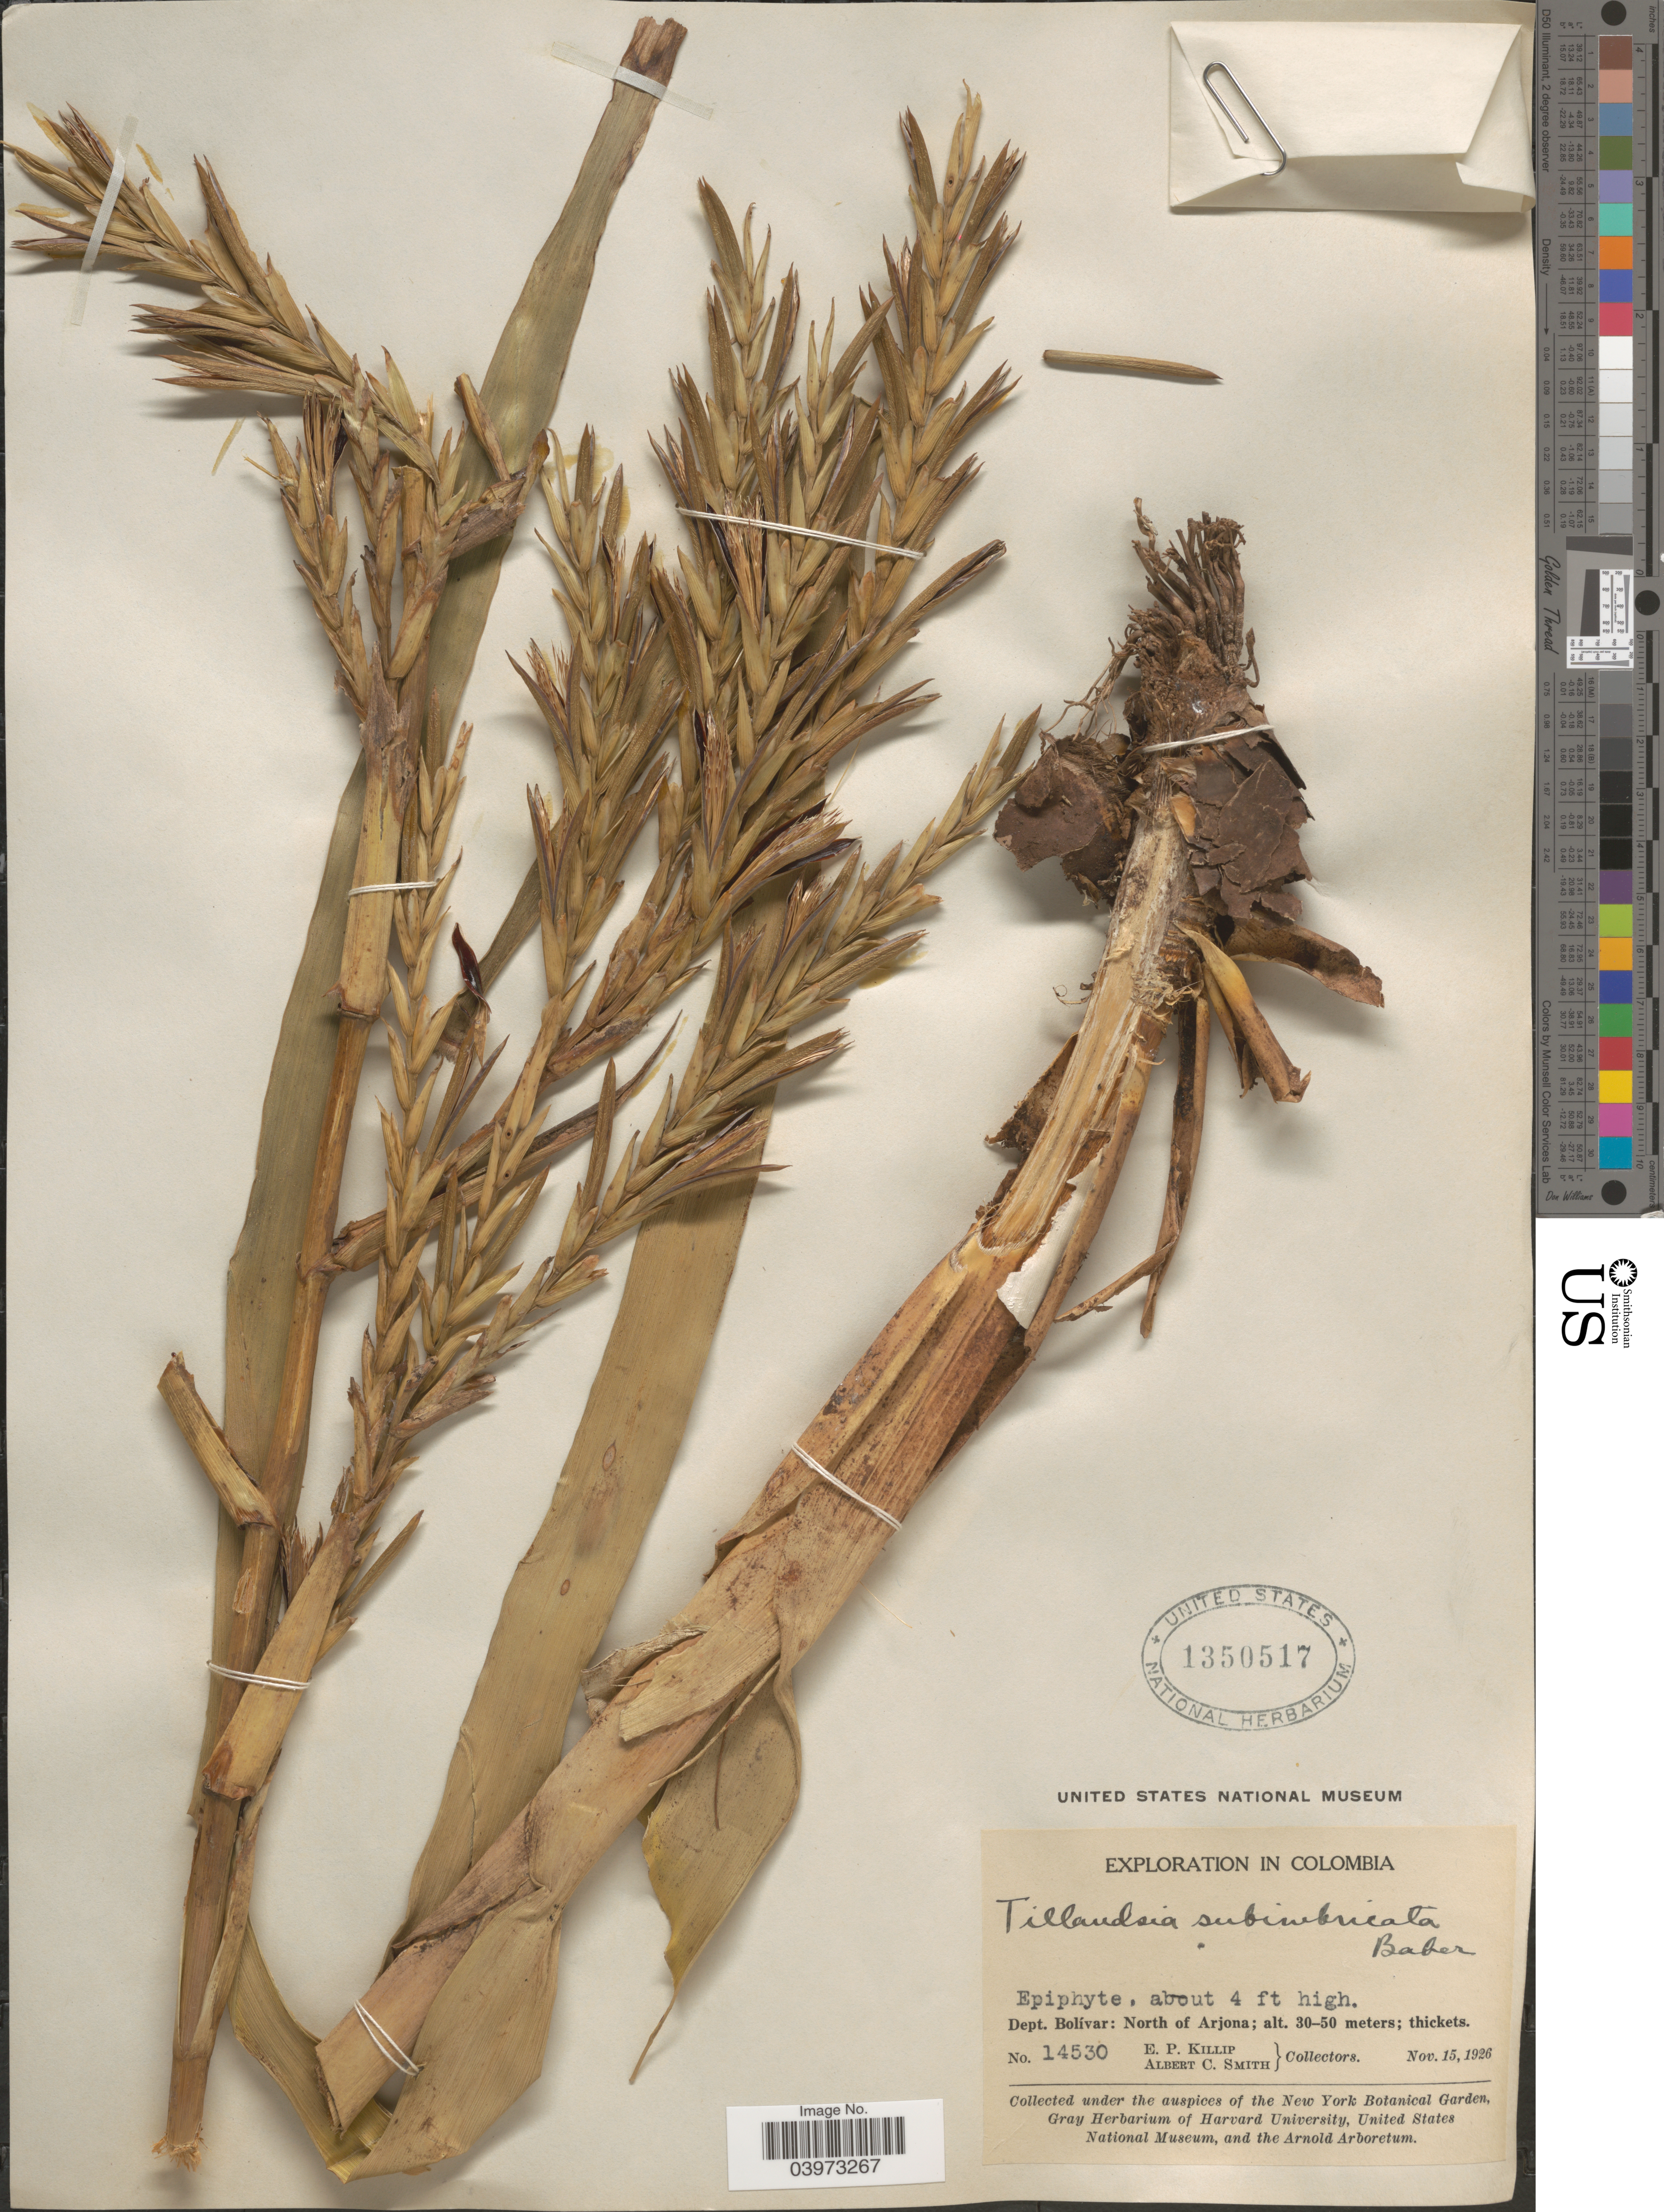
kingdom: Plantae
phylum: Tracheophyta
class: Liliopsida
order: Poales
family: Bromeliaceae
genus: Tillandsia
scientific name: Tillandsia elongata var. subimbricata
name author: (Baker) L.B. Sm.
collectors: E. P. Killip & A. C. Smith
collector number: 14530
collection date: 1926-11-15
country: Colombia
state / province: Bolívar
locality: Exploration in Colombia. Dept. Bolívar: North of Arjona.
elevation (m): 30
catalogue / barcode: US 1350517